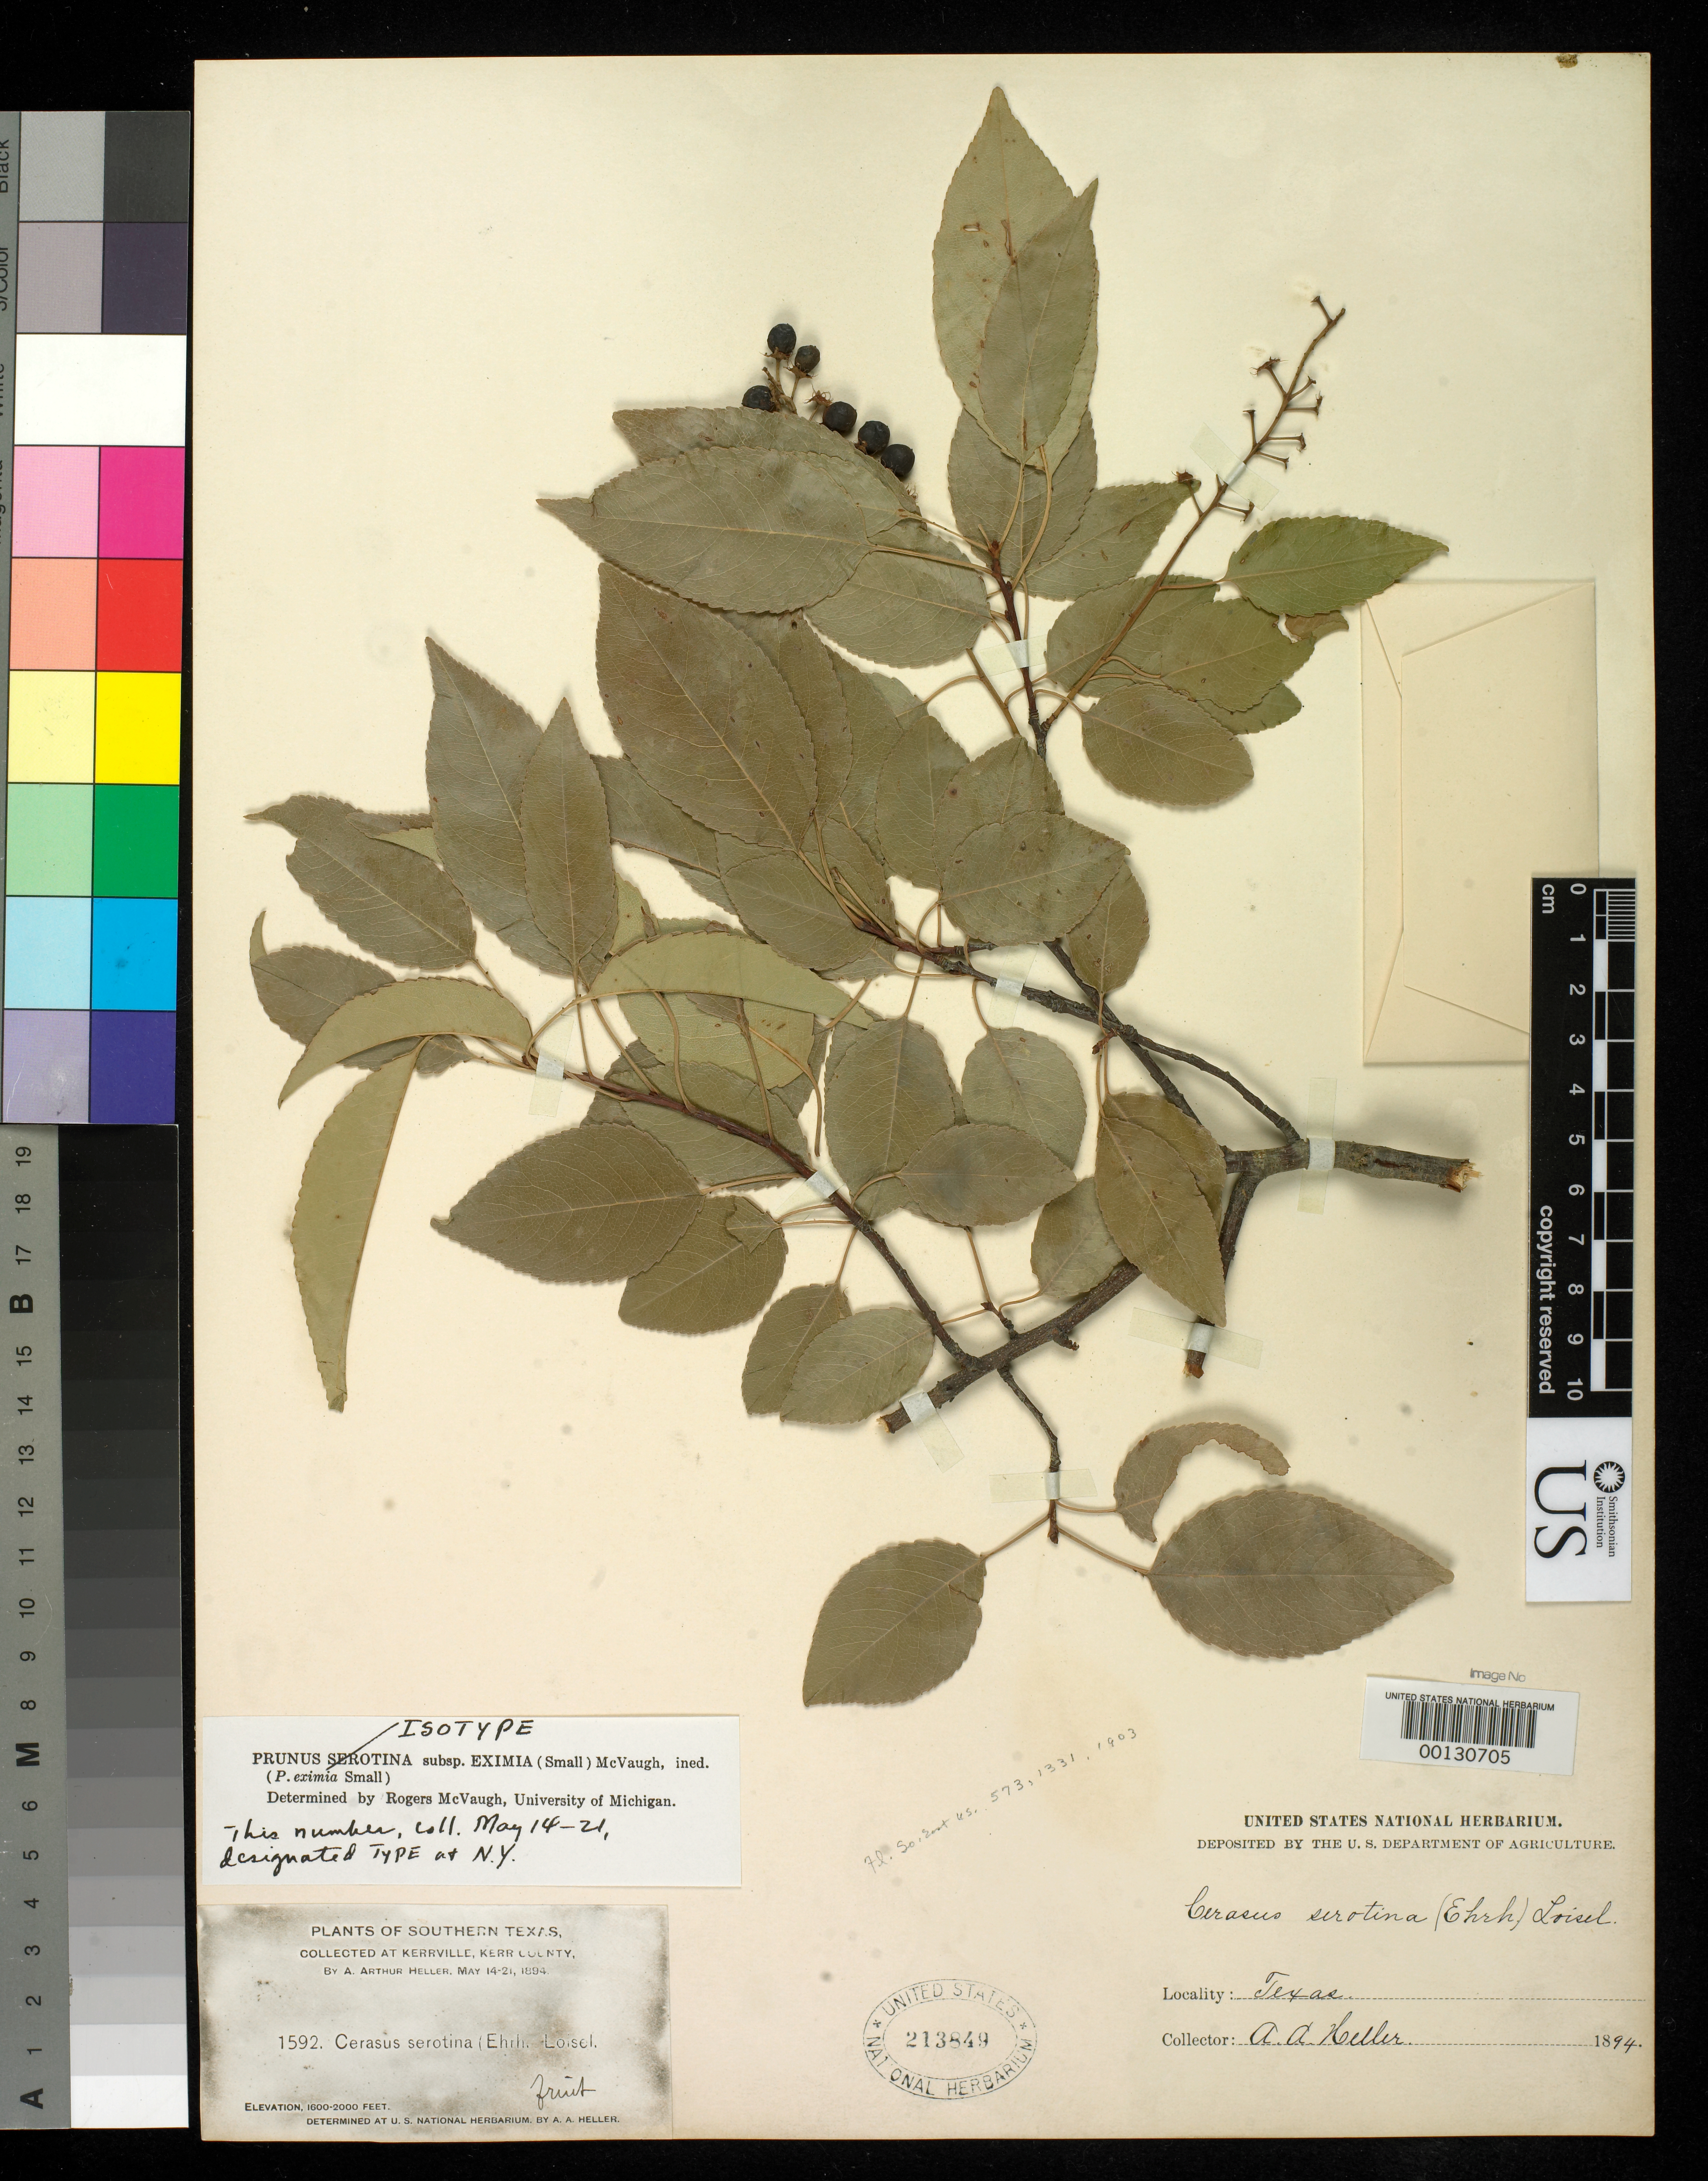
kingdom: Plantae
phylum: Tracheophyta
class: Magnoliopsida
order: Rosales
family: Rosaceae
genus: Padus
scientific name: Padus eximia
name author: Small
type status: Type Fragment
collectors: A. A. Heller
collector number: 1592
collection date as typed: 14 May 1894 to 21 May 1894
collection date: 1894-05-14/1894-05-21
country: United States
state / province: Texas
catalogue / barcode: US 213849